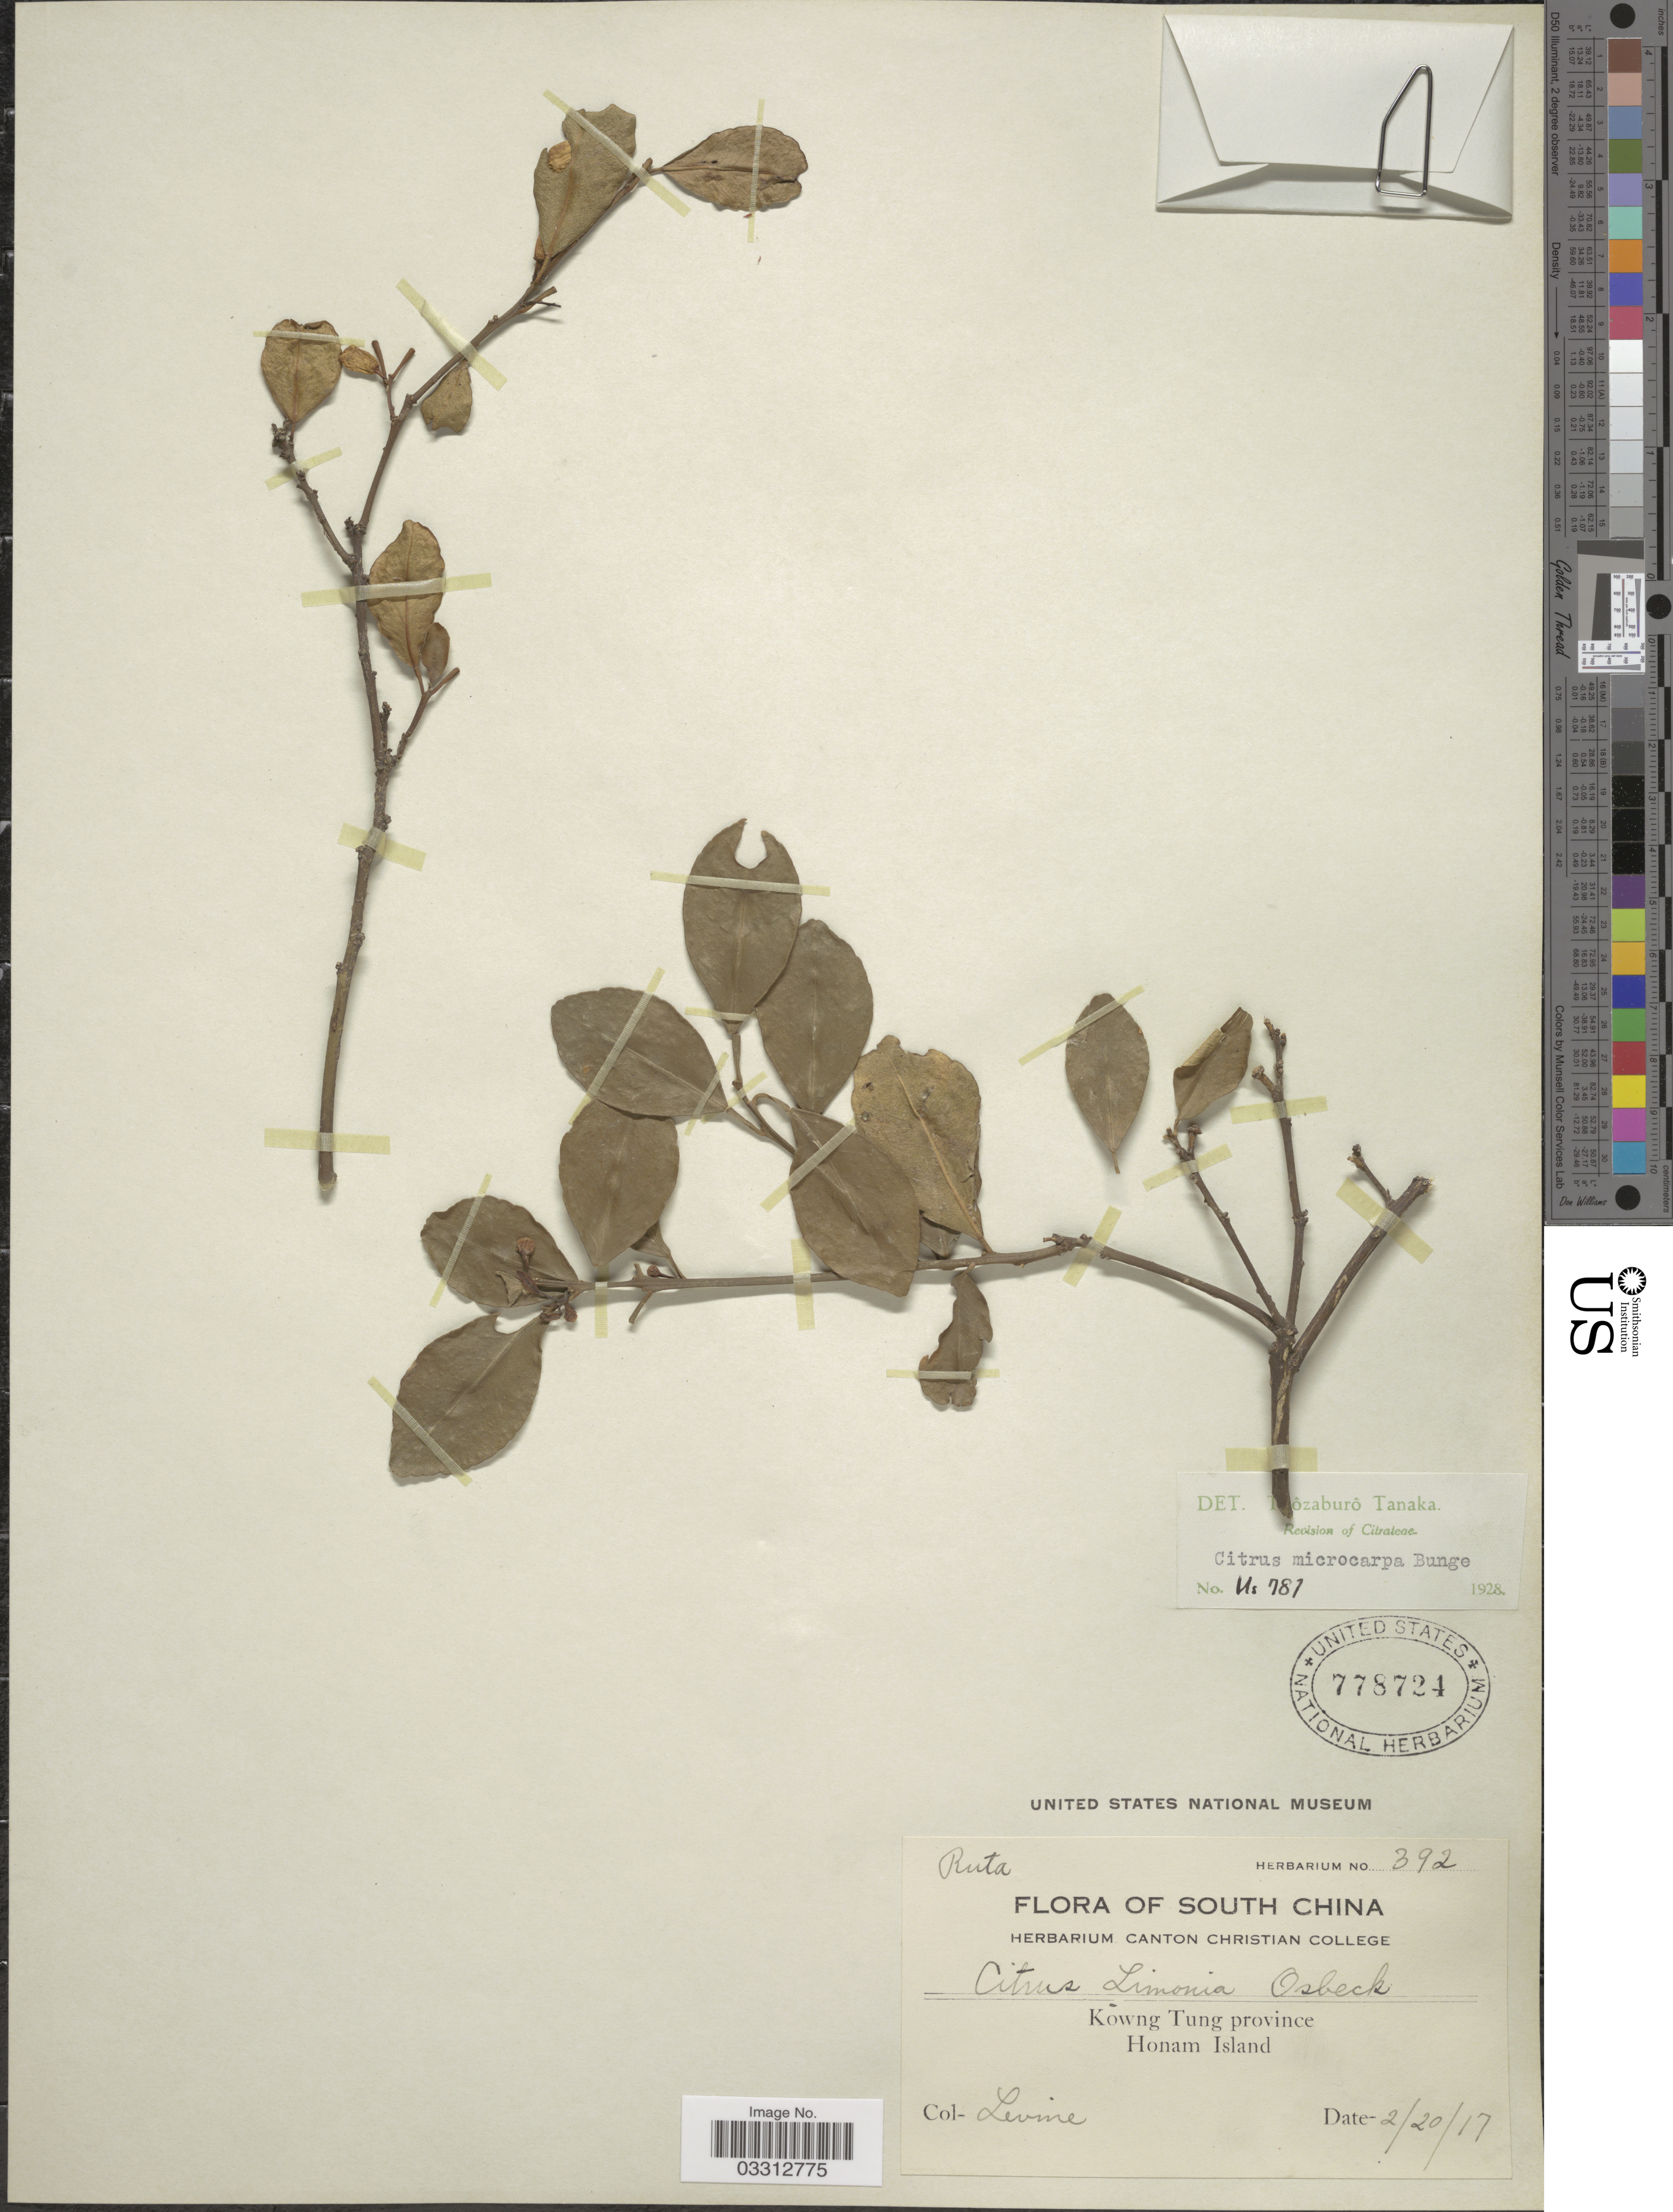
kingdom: Plantae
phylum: Tracheophyta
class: Magnoliopsida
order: Sapindales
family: Rutaceae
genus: Citrus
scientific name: Citrus x microcarpa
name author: Bunge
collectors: -. Levine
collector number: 392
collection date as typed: Transcribed d/m/y: 20/2/17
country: China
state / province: Guangdong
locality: South China, Kowng Tung province, Honam Island.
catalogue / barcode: US 778724